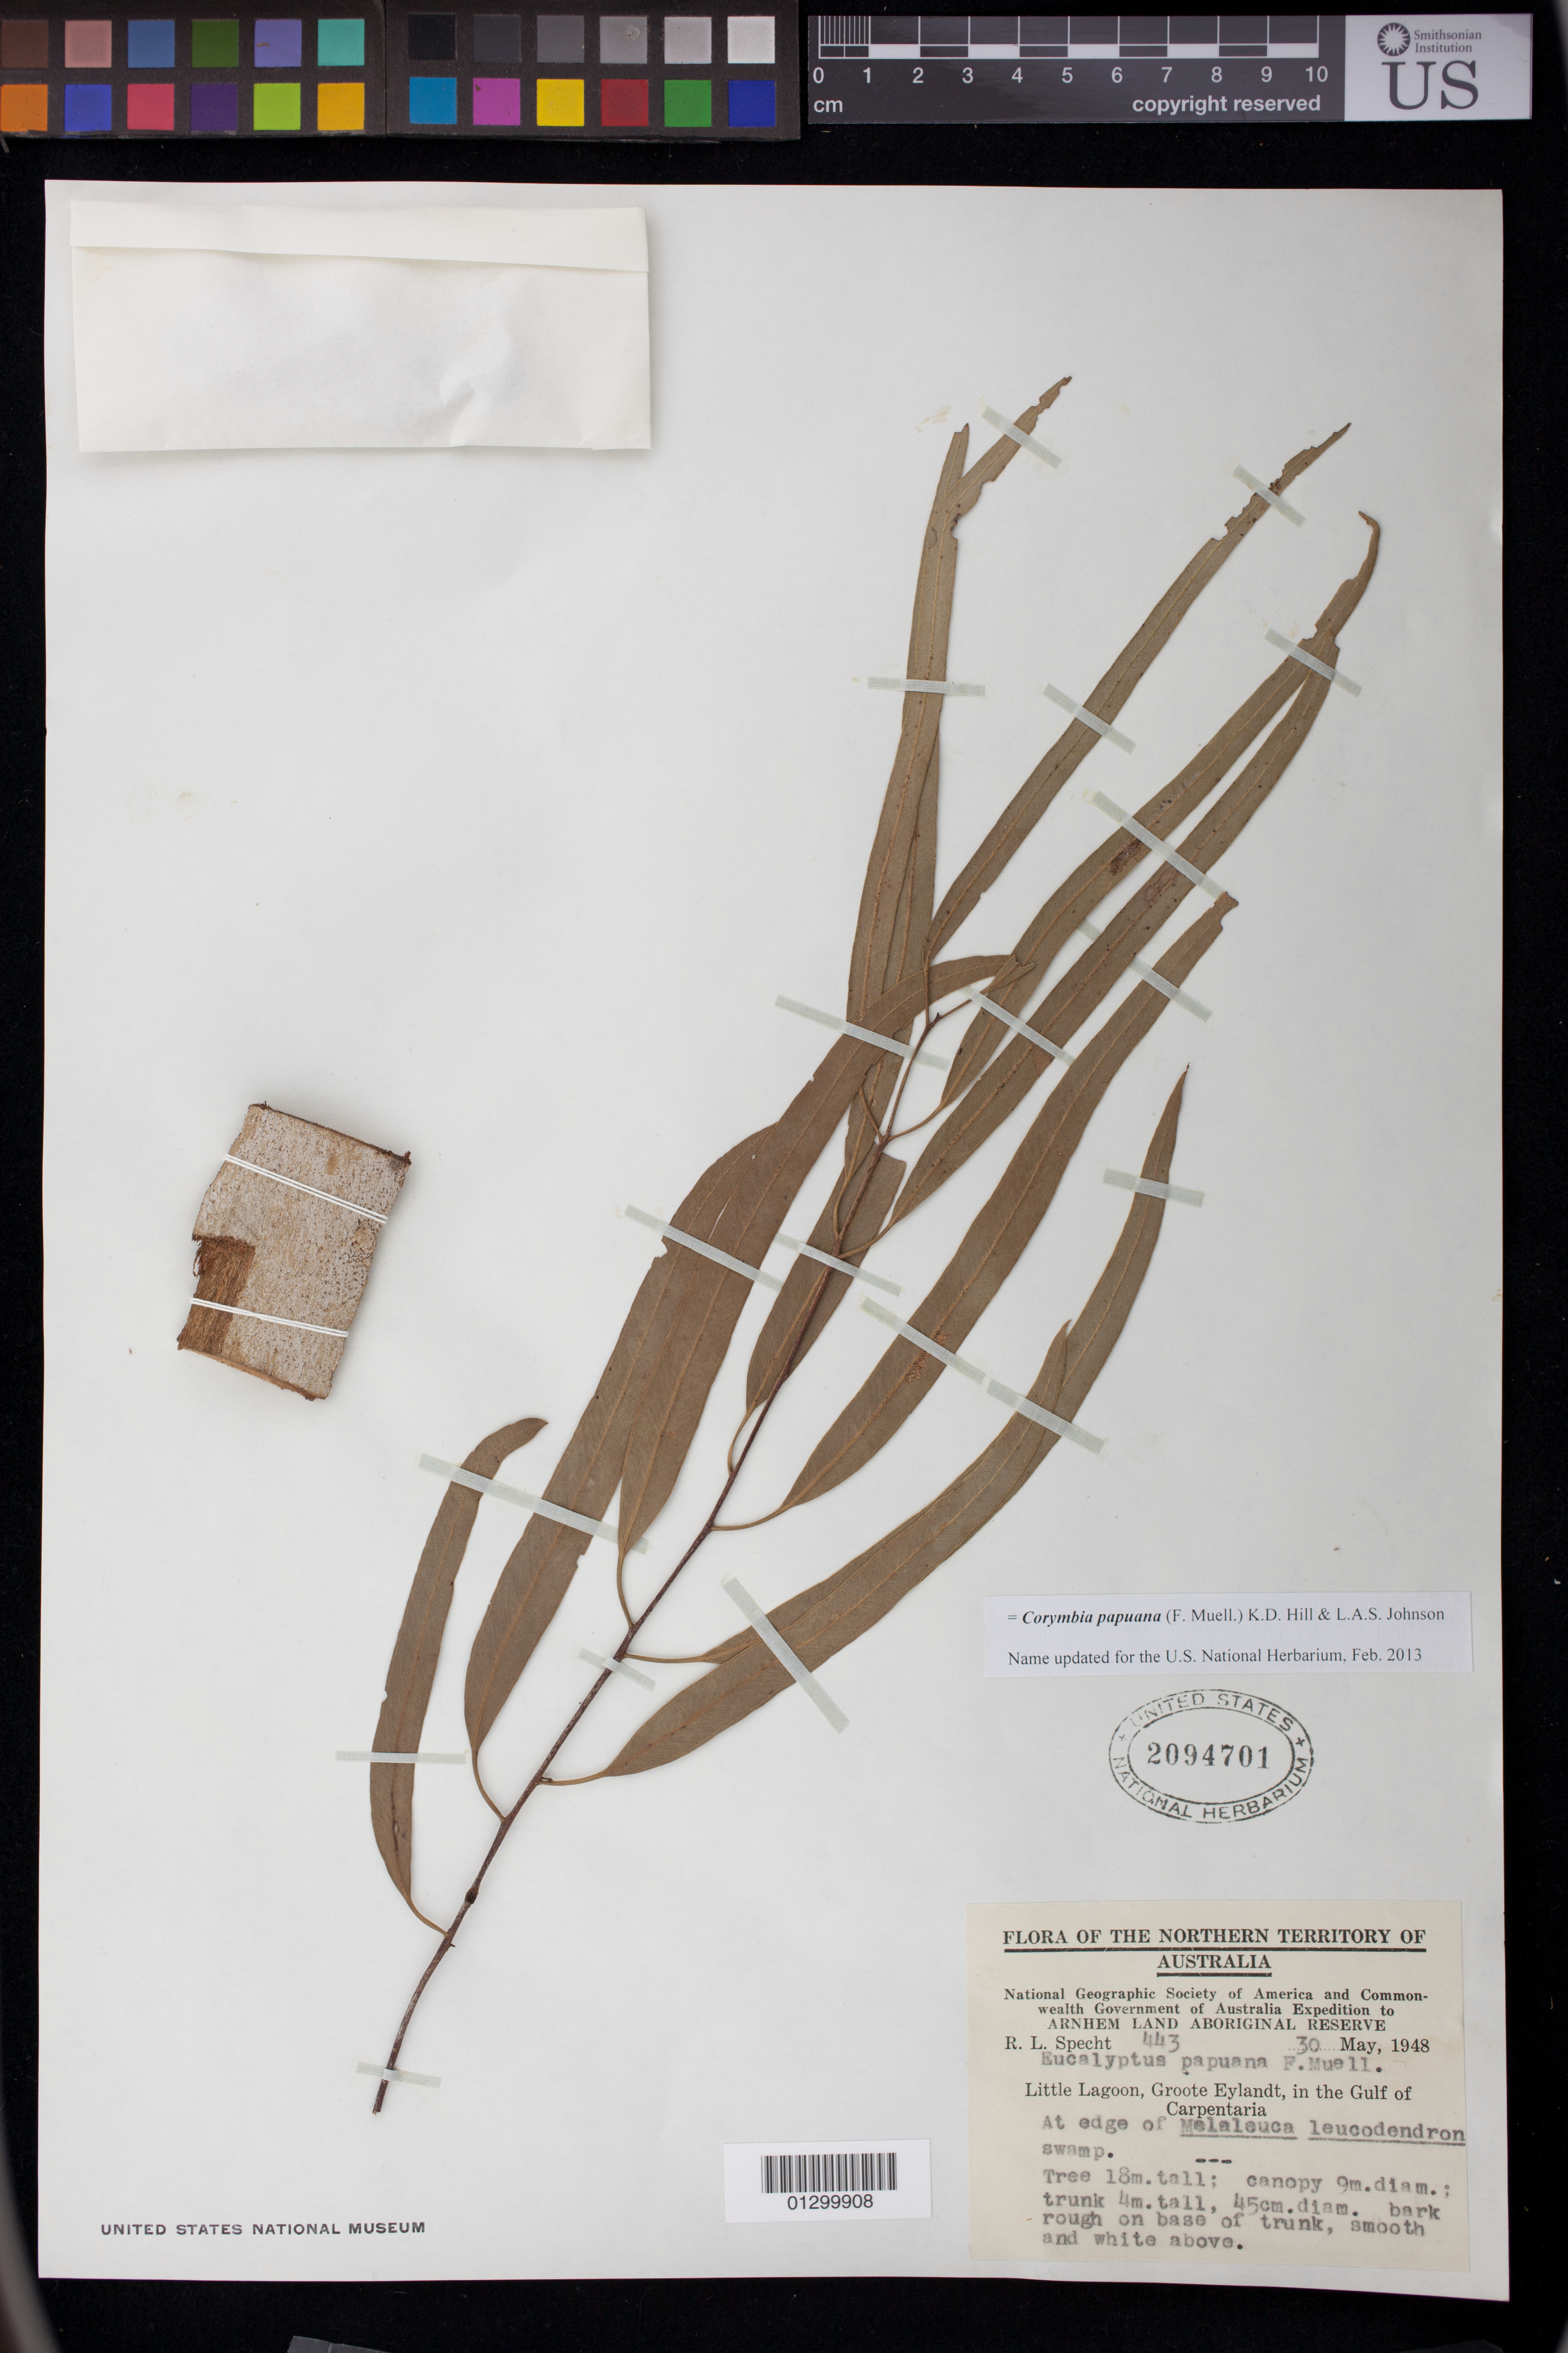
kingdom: Plantae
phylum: Tracheophyta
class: Magnoliopsida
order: Myrtales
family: Myrtaceae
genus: Corymbia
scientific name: Corymbia papuana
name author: (F. Muell.) K.D. Hill & L.A.S. Johnson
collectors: R. L. Specht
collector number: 443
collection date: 1948-05-30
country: Australia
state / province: Northern Territory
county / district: East Arnhem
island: Groote Eylandt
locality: Little Lagoon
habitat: At edge of Melaleuca leucodendron swamp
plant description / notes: Tree 18 m. tall; canopy 9 m. diam.; trunk 4 m. tall, 45 cm. diam. bark rough on base of trunk, smooth and white above.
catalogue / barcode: US 2094701